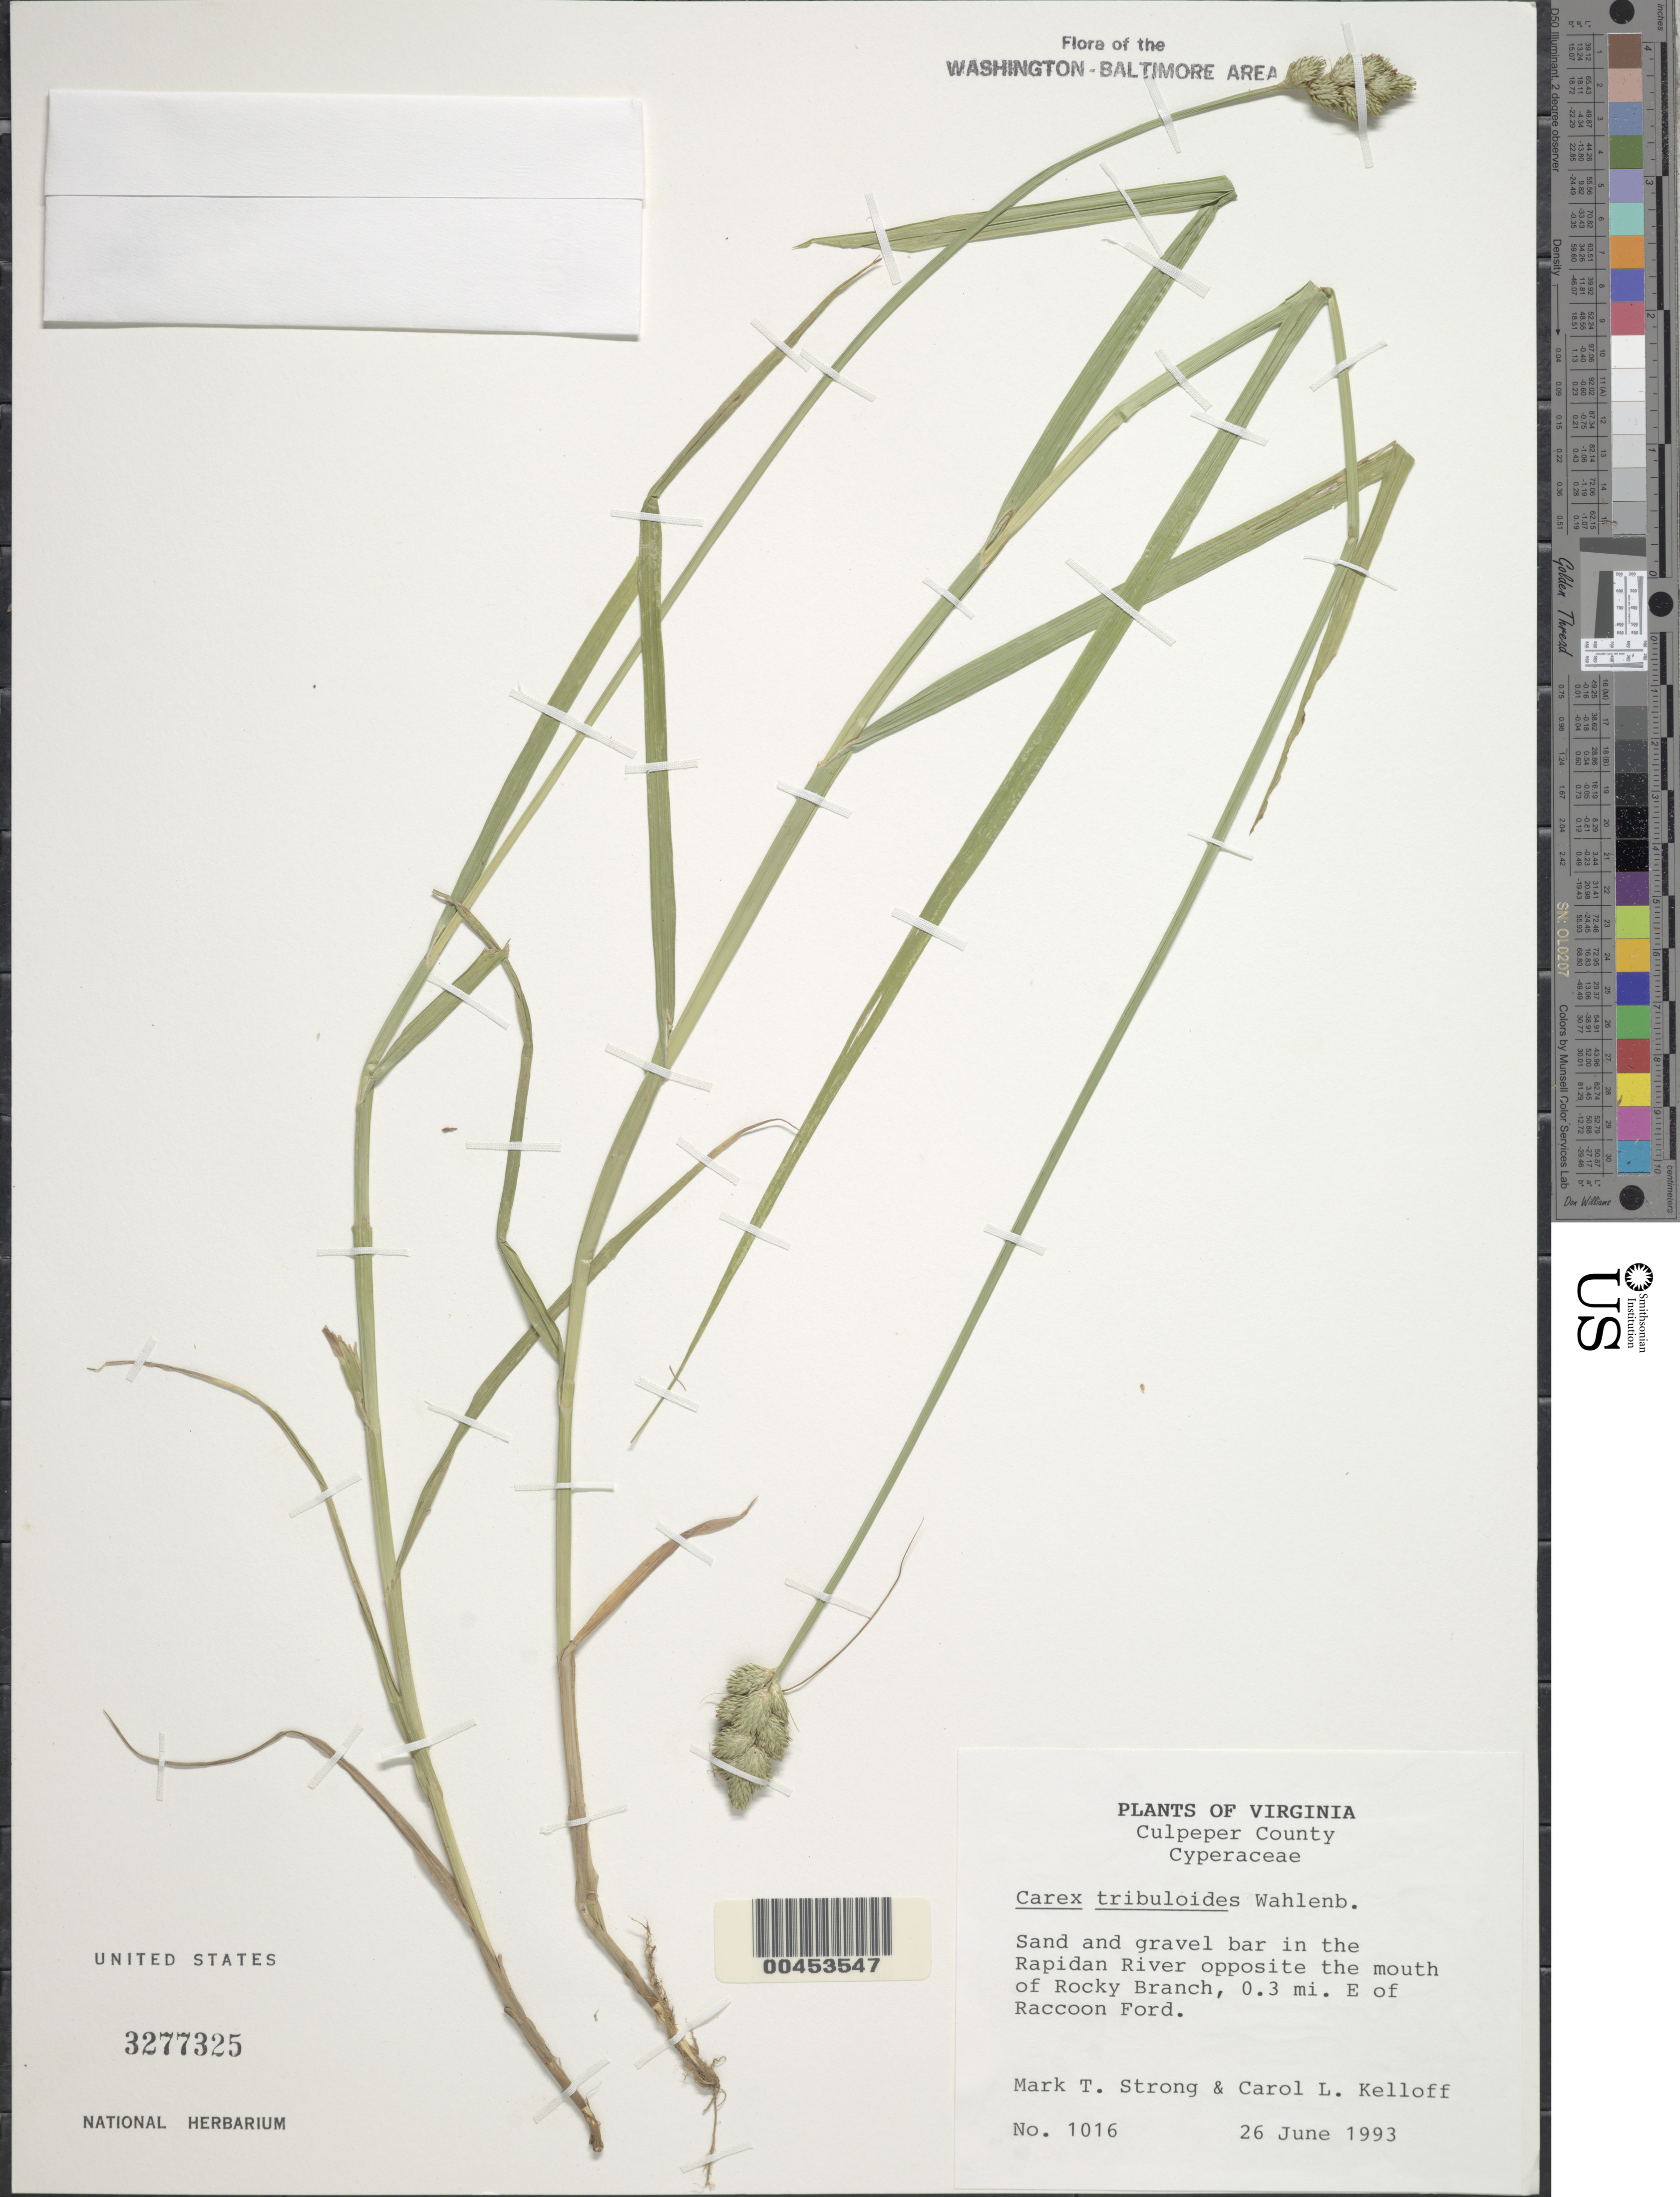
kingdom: Plantae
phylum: Tracheophyta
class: Liliopsida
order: Poales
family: Cyperaceae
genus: Carex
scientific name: Carex tribuloides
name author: Wahlenb.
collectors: M. T. Strong & C. L. Kelloff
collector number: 1016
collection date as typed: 26 Jun 1993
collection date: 1993-06-26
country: United States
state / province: Virginia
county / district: Culpeper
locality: Rapidan River opposite Rocky Branch, E of Racoon Ford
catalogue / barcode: US 3277325